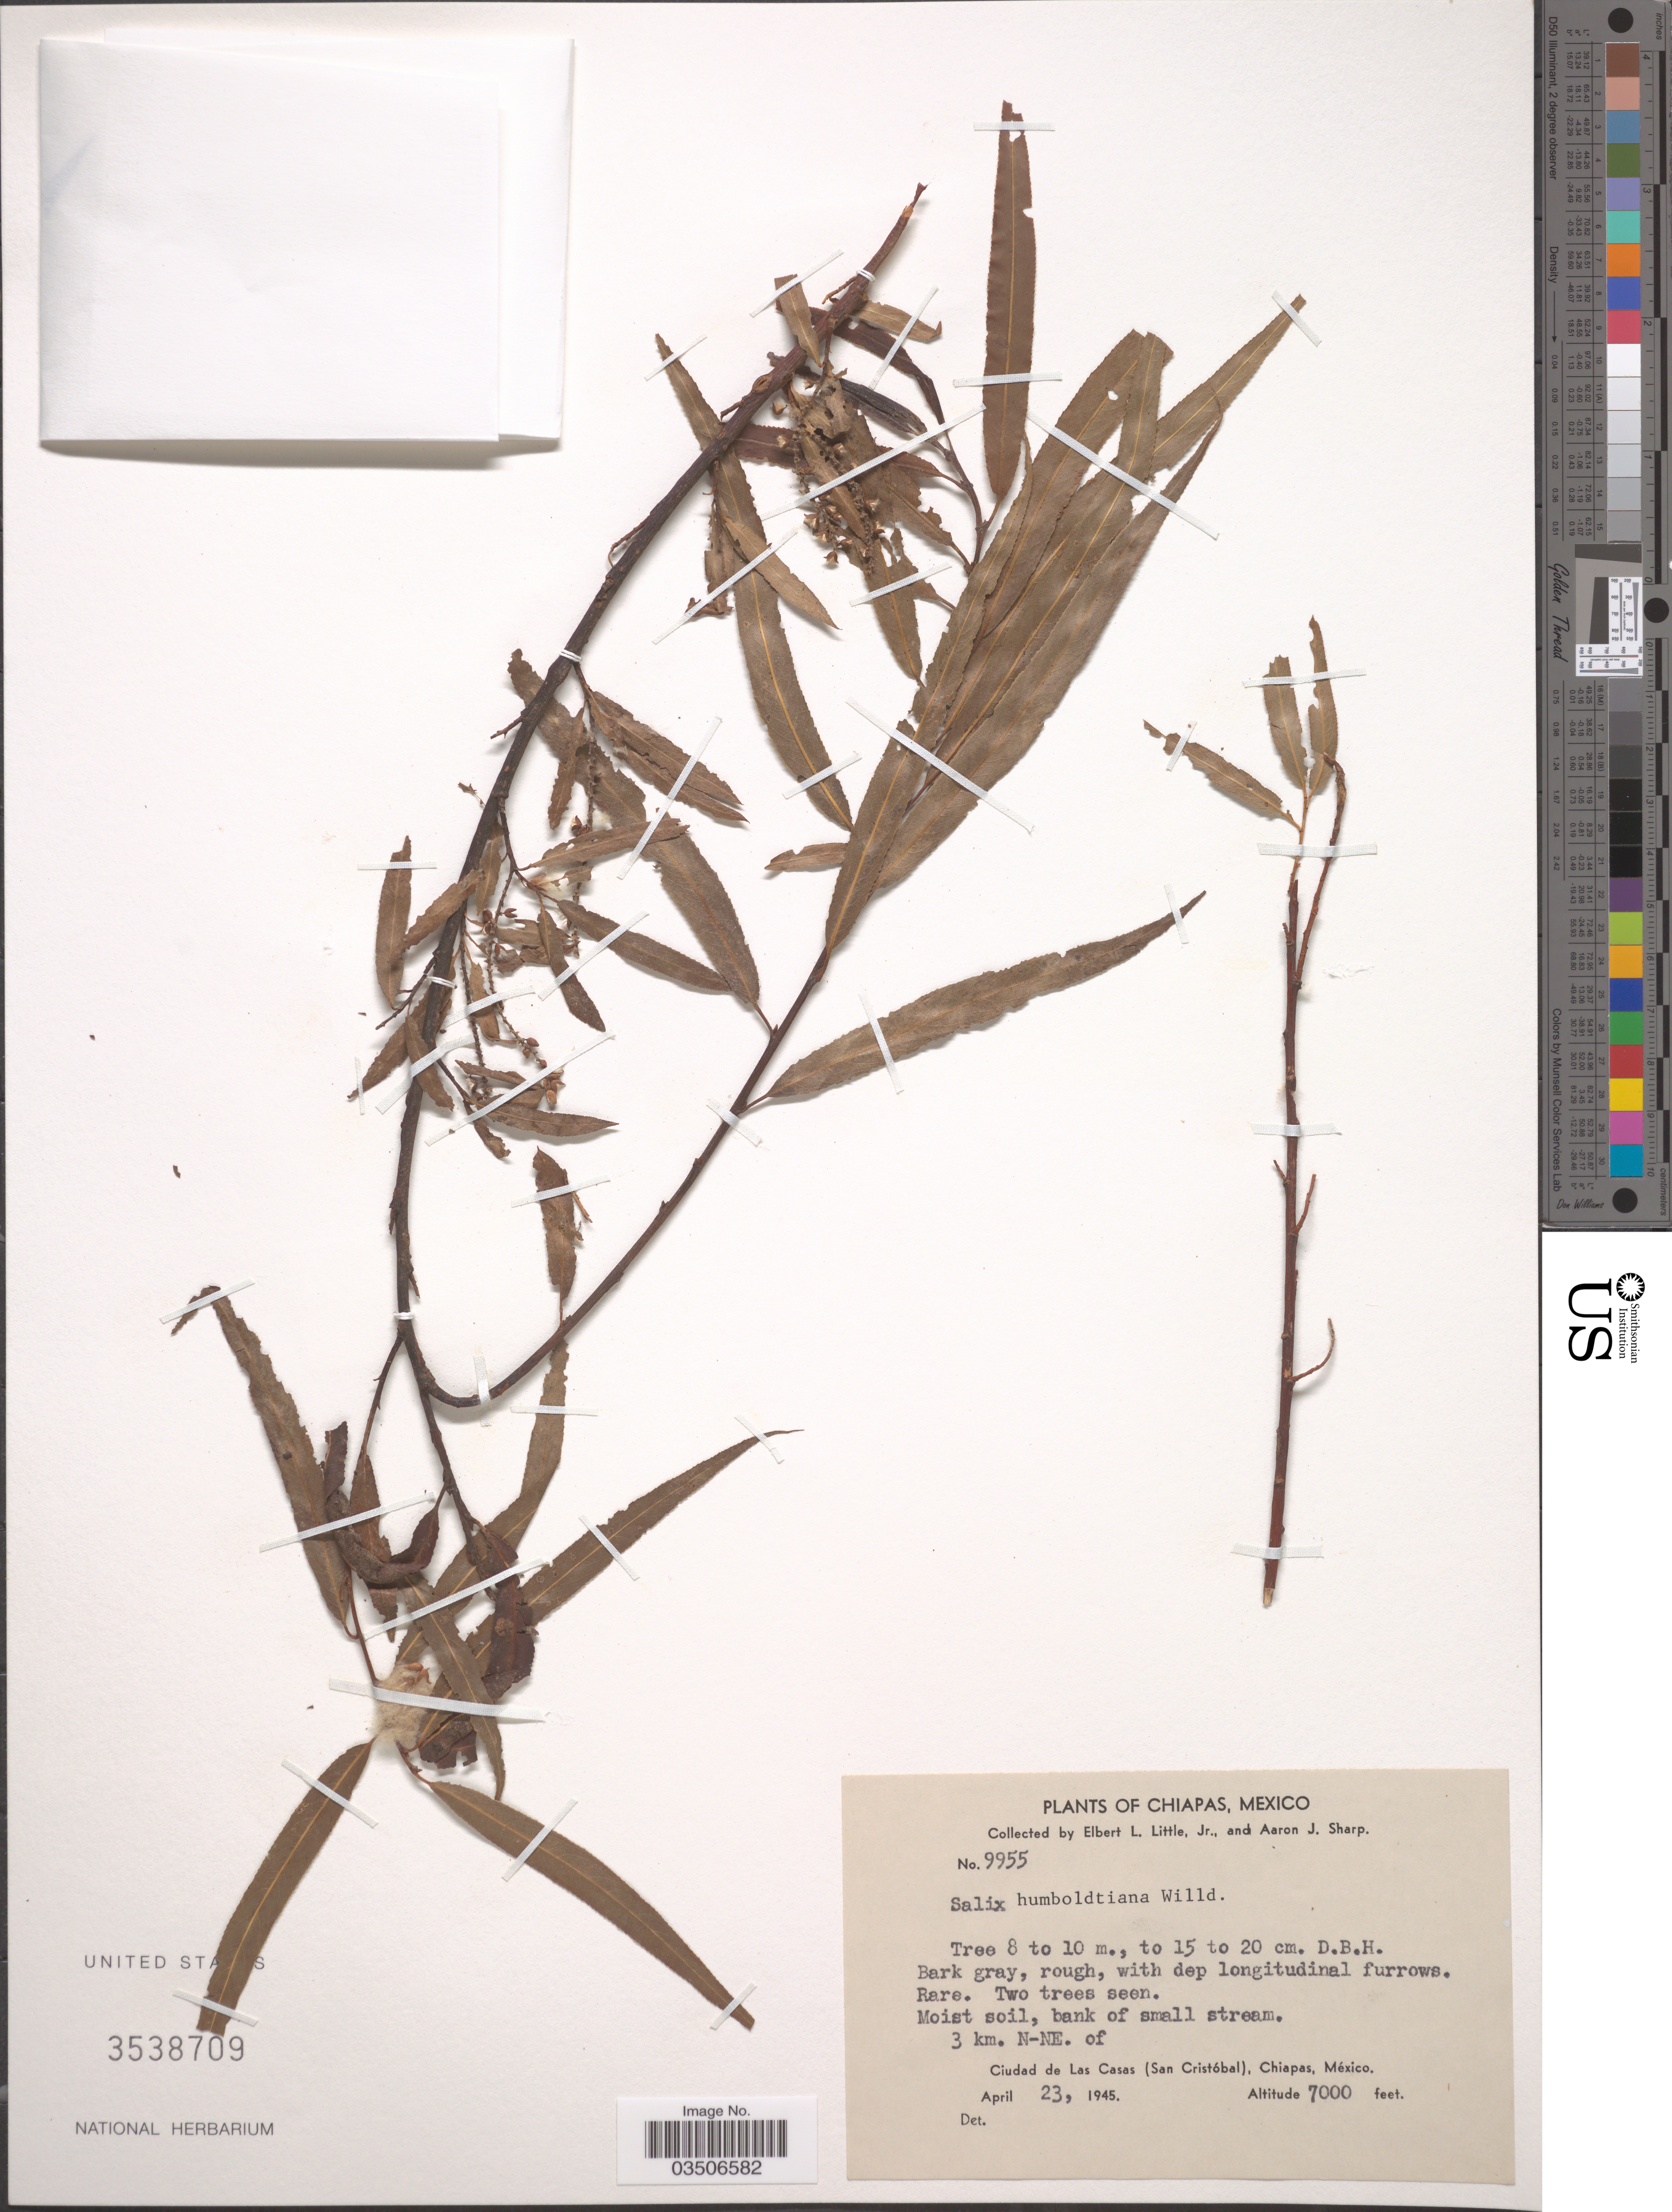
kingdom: Plantae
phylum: Tracheophyta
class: Magnoliopsida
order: Malpighiales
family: Salicaceae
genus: Salix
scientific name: Salix humboldtiana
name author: Willd.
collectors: E. L. Little & Mrs A. J. Sharp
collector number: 9955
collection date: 1945-04-23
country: Mexico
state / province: Chiapas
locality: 3 km. N-NE. of Ciudad de Las Casas (San Cristóbal).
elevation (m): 2134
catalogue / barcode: US 3538709